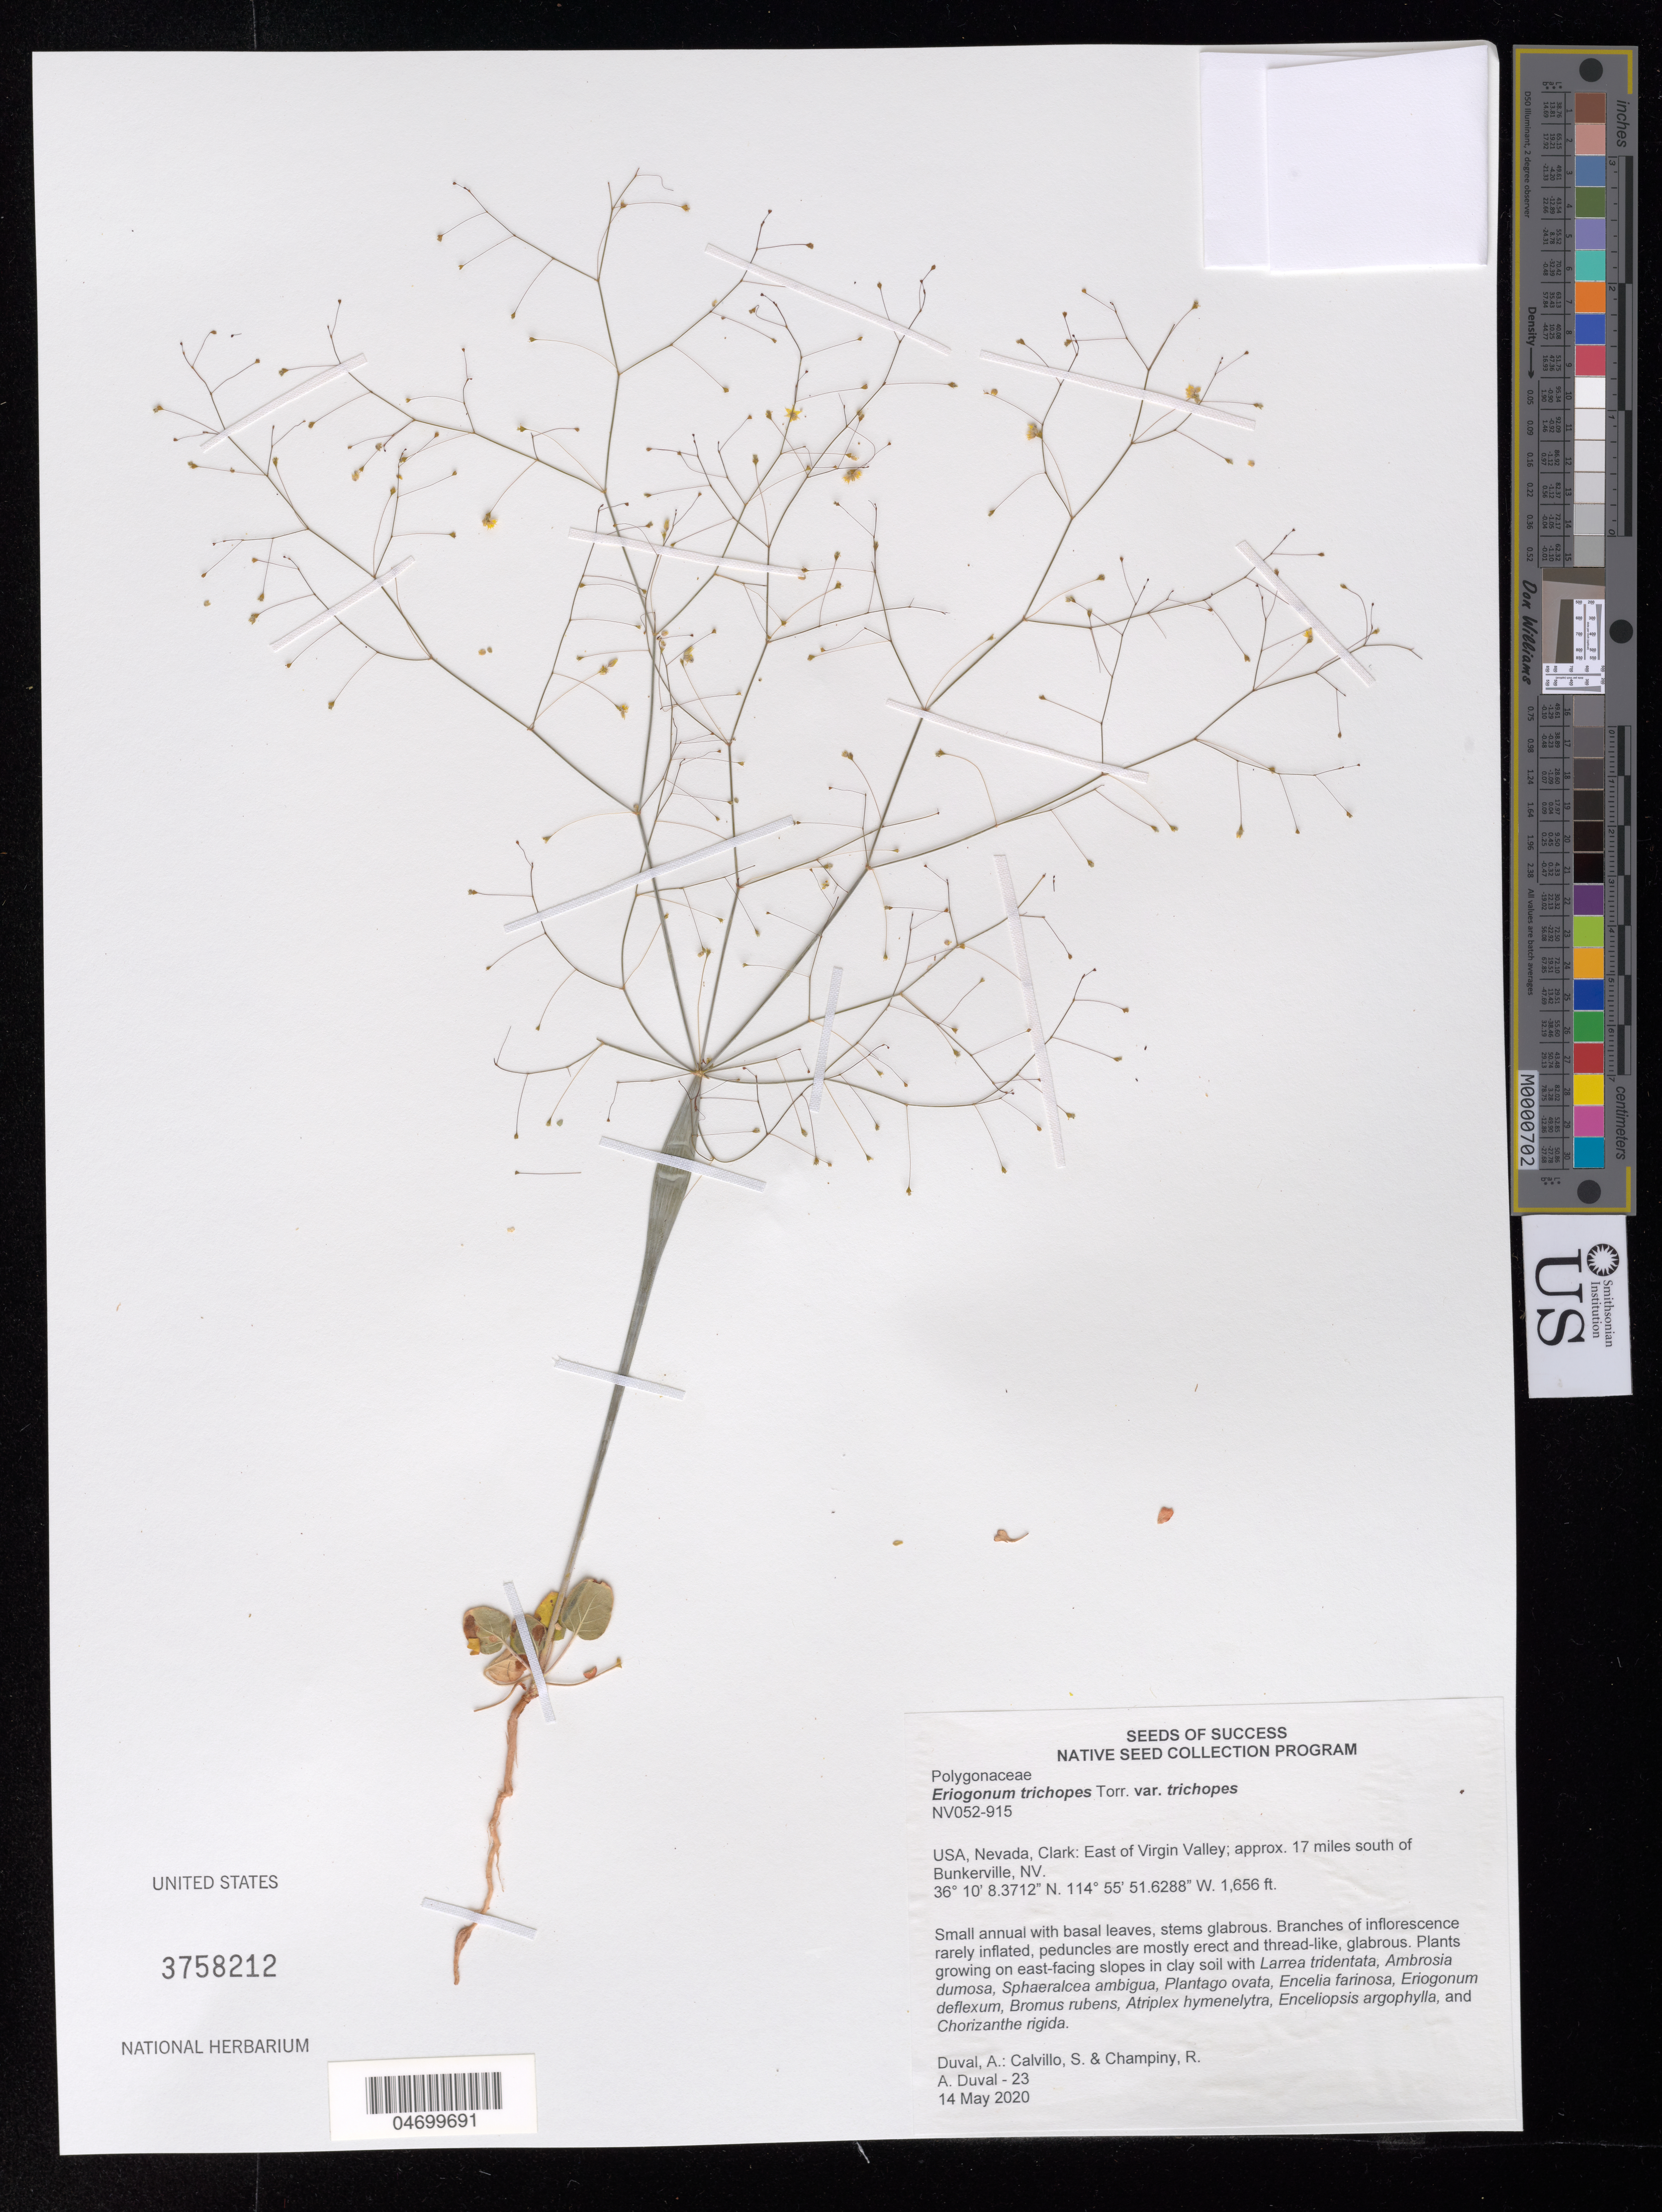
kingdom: Plantae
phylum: Tracheophyta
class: Magnoliopsida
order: Caryophyllales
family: Polygonaceae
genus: Eriogonum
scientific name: Eriogonum trichopes var. trichopes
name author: Torr.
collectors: A. Duval, S. Calvillo & R. Champiny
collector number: NV052-915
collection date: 2020-05-14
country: United States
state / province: Nevada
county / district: Clark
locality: E of Virgin Valley, 17 mi. S of Bunkerville.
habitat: Clay soil. With Ambrosia dumosa, Plantago ovata, Encelia farinosa, etc.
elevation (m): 505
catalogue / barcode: US 3758212